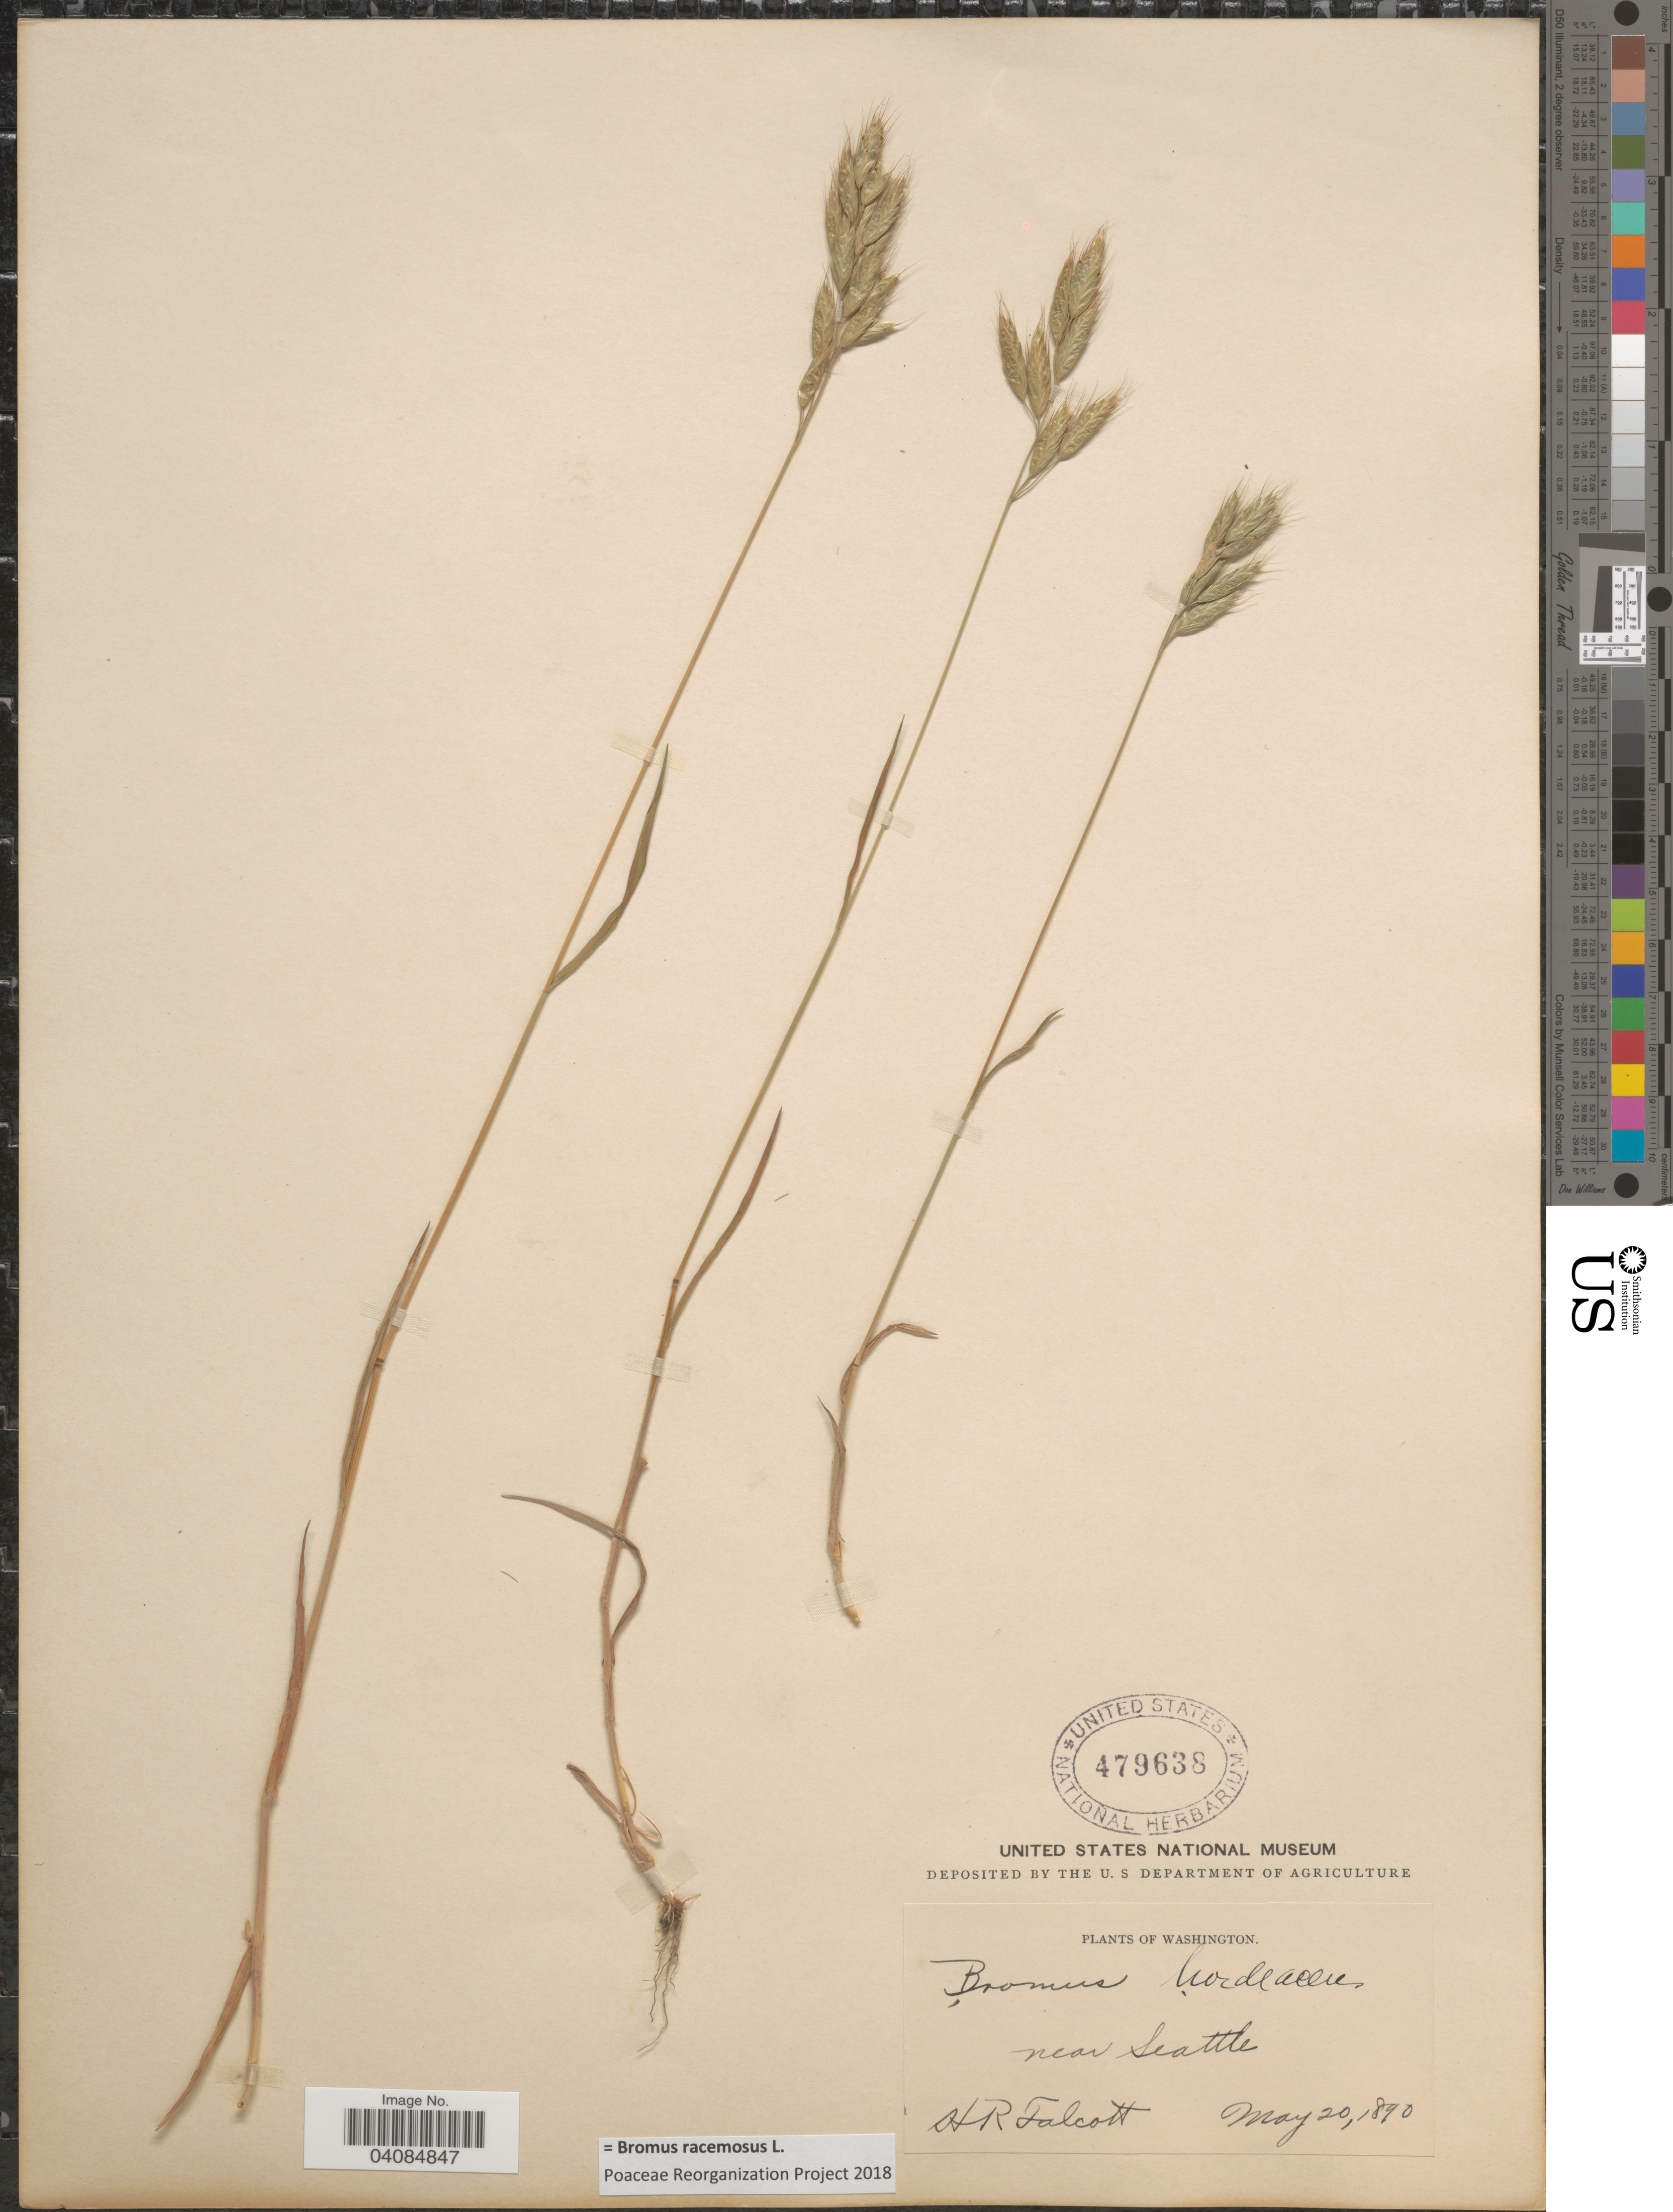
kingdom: Plantae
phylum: Tracheophyta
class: Liliopsida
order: Poales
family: Poaceae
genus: Bromus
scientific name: Bromus racemosus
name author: L.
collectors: H. Jalcott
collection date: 1890-05-20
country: United States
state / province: Washington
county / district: King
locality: Near Seattle.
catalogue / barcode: US 479638